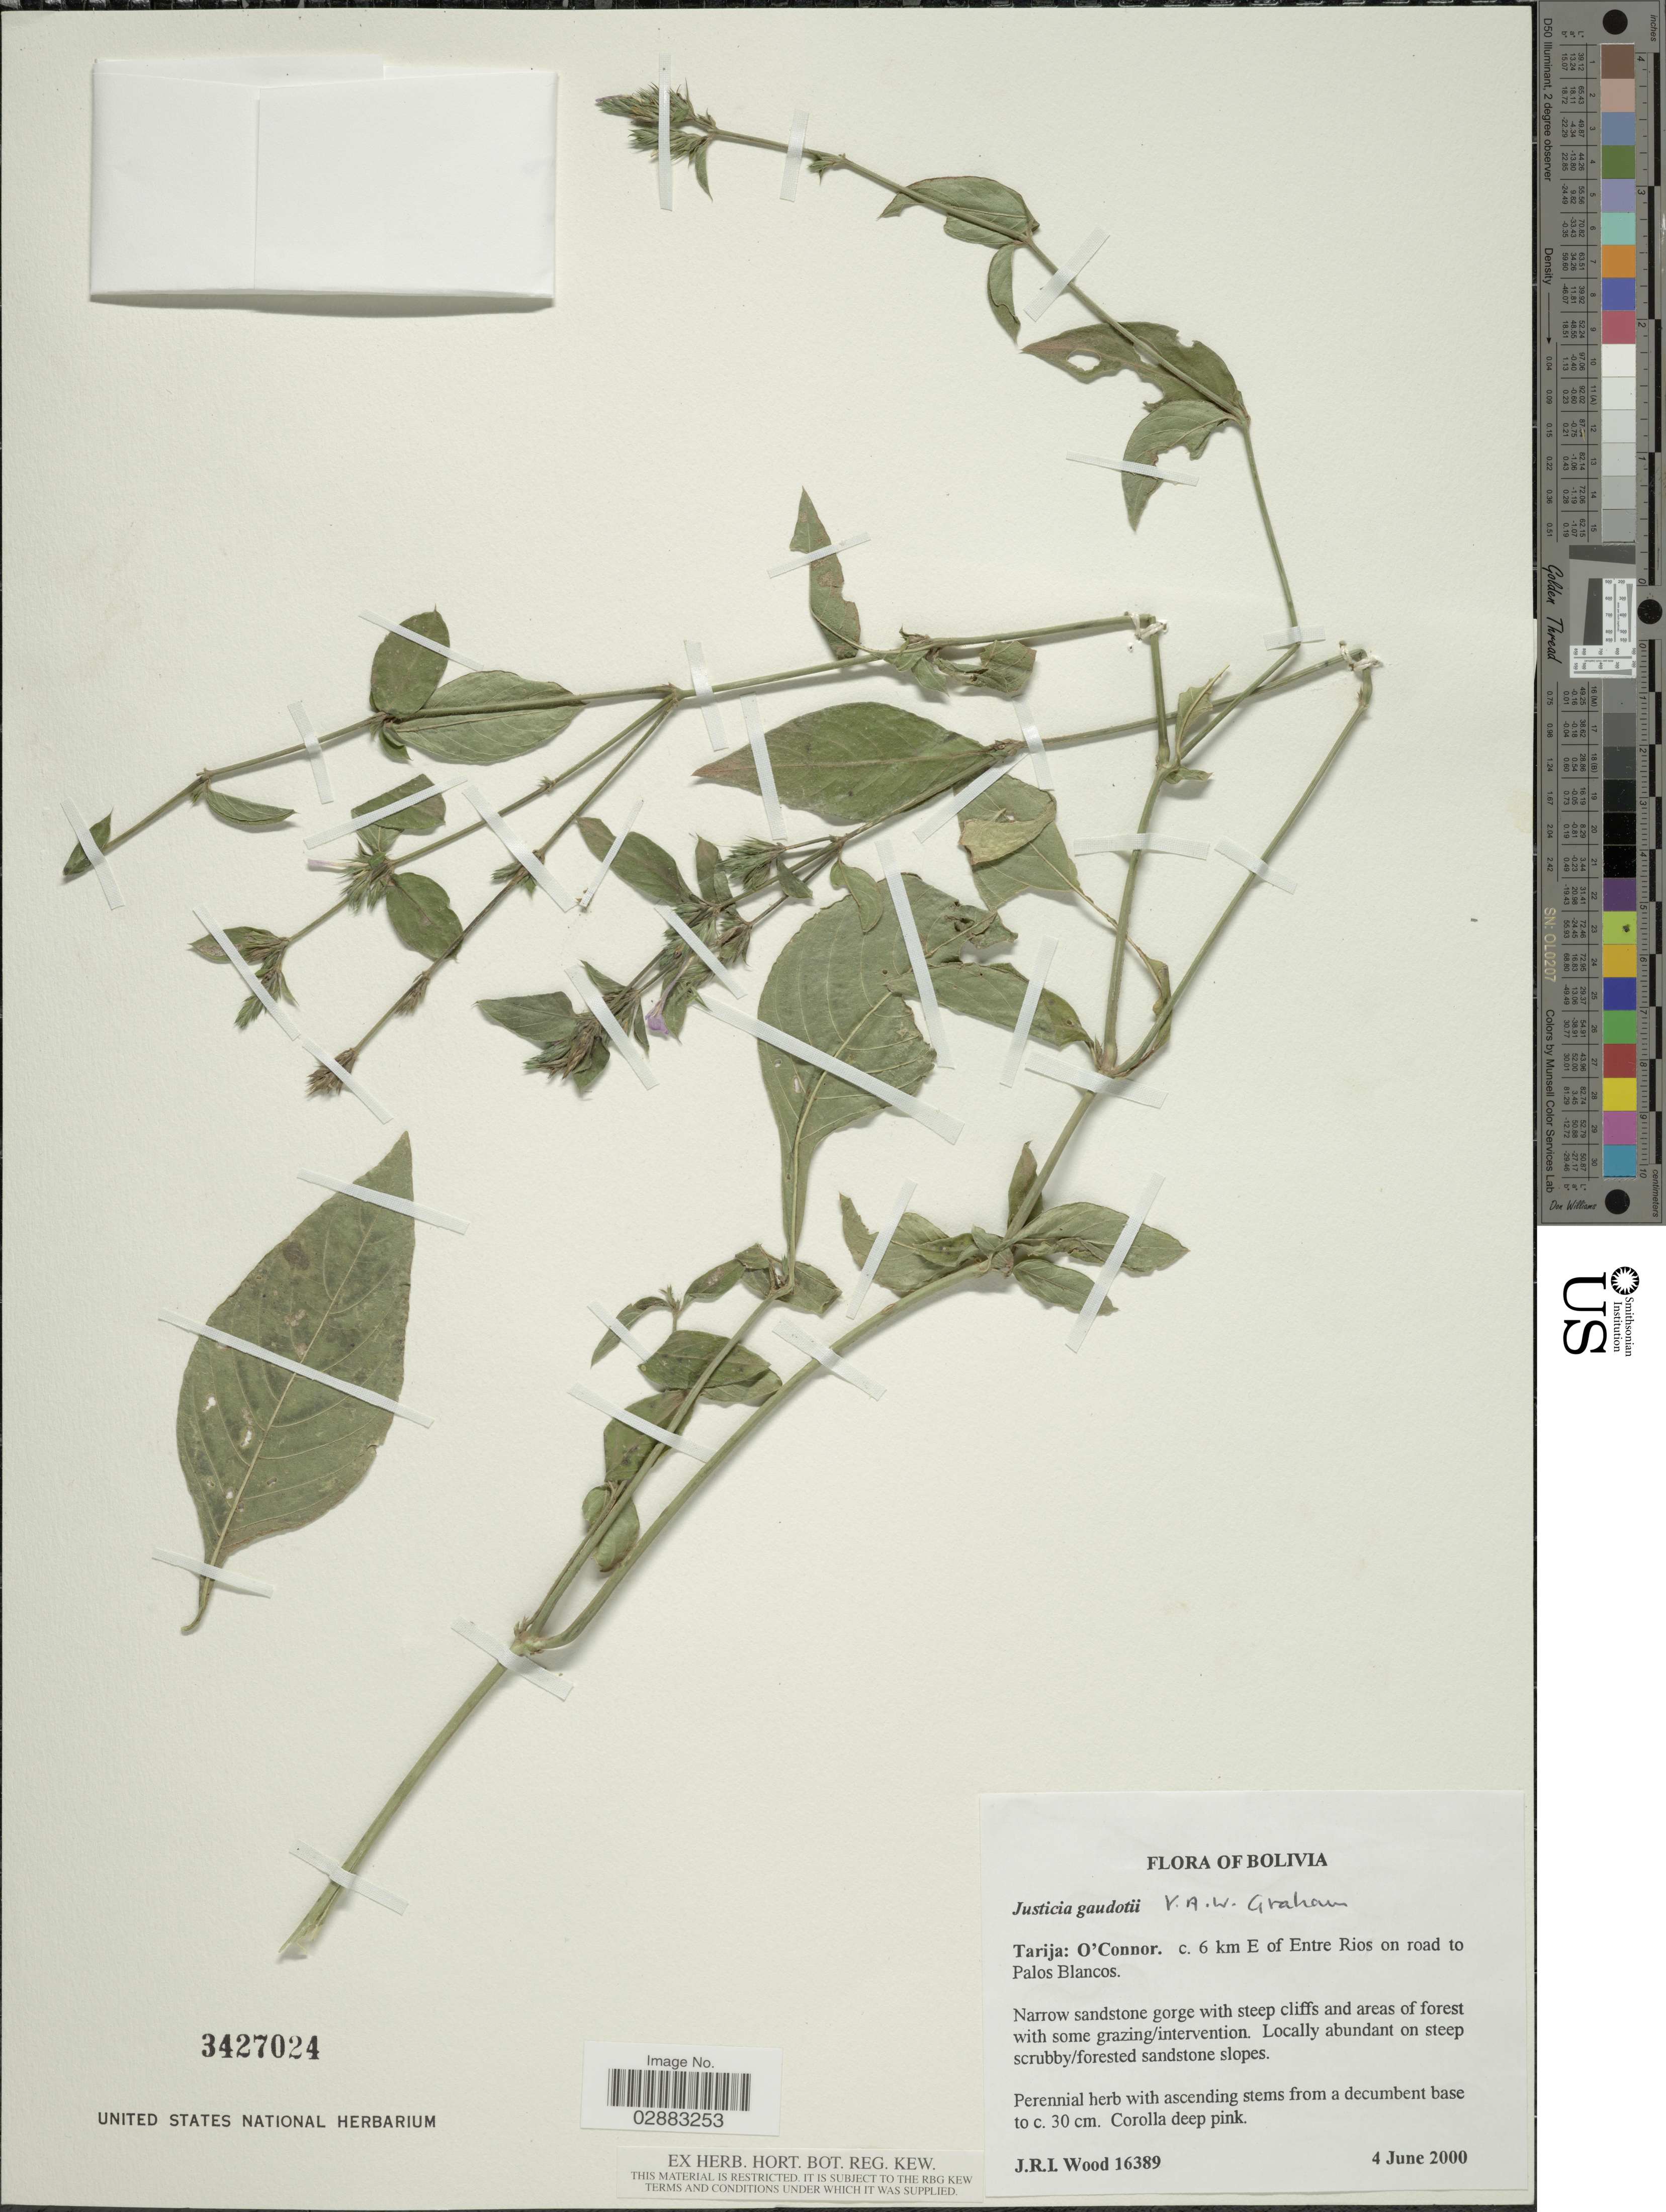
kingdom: Plantae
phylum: Tracheophyta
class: Magnoliopsida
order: Lamiales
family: Acanthaceae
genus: Justicia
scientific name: Justicia goudotii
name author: V.A.W. Graham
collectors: J. R. I. Wood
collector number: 16389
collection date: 2000-06-04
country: Bolivia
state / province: Tarija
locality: O'Connor. c. 6 km E of Entre Rios on road to Palos Blancos.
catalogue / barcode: US 3427024